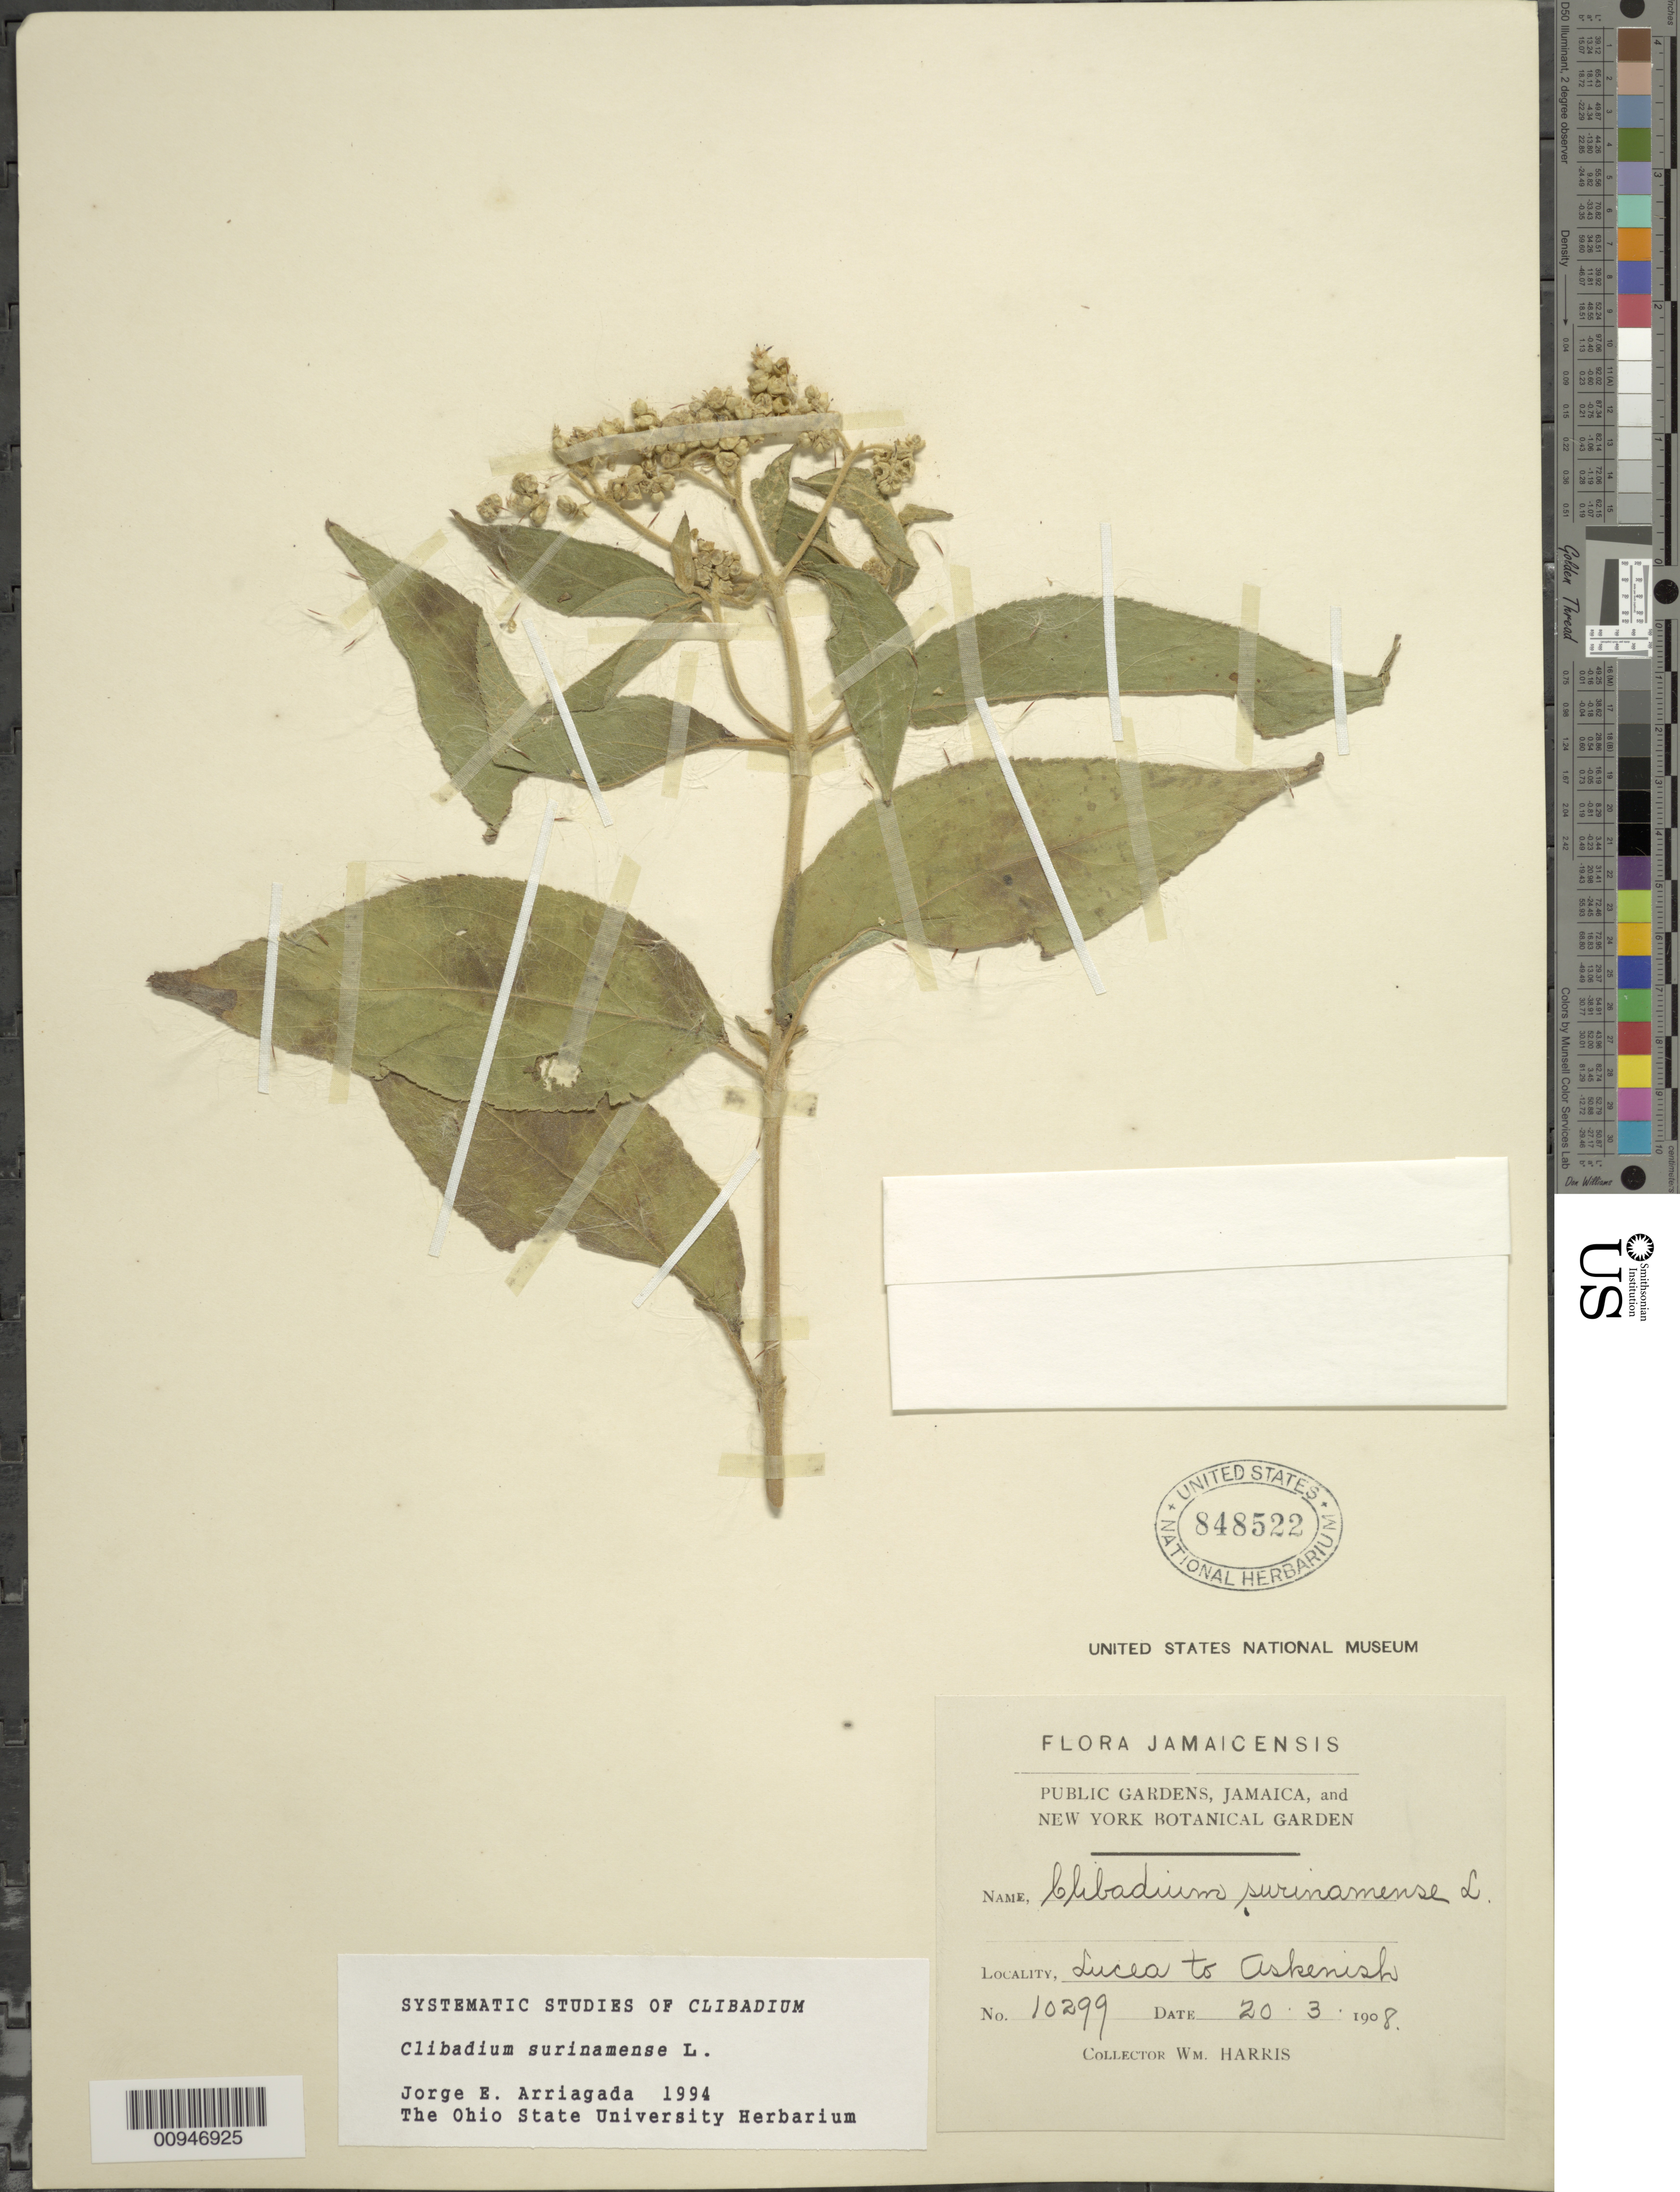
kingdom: Plantae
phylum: Tracheophyta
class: Magnoliopsida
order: Asterales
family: Asteraceae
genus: Clibadium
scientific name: Clibadium surinamense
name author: L.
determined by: Arriagada, J. E.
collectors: W. H. Harris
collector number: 10299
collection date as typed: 20 Mar 1908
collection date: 1908-03-20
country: Jamaica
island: Jamaica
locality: Lucea to Askenish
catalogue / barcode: US 848522